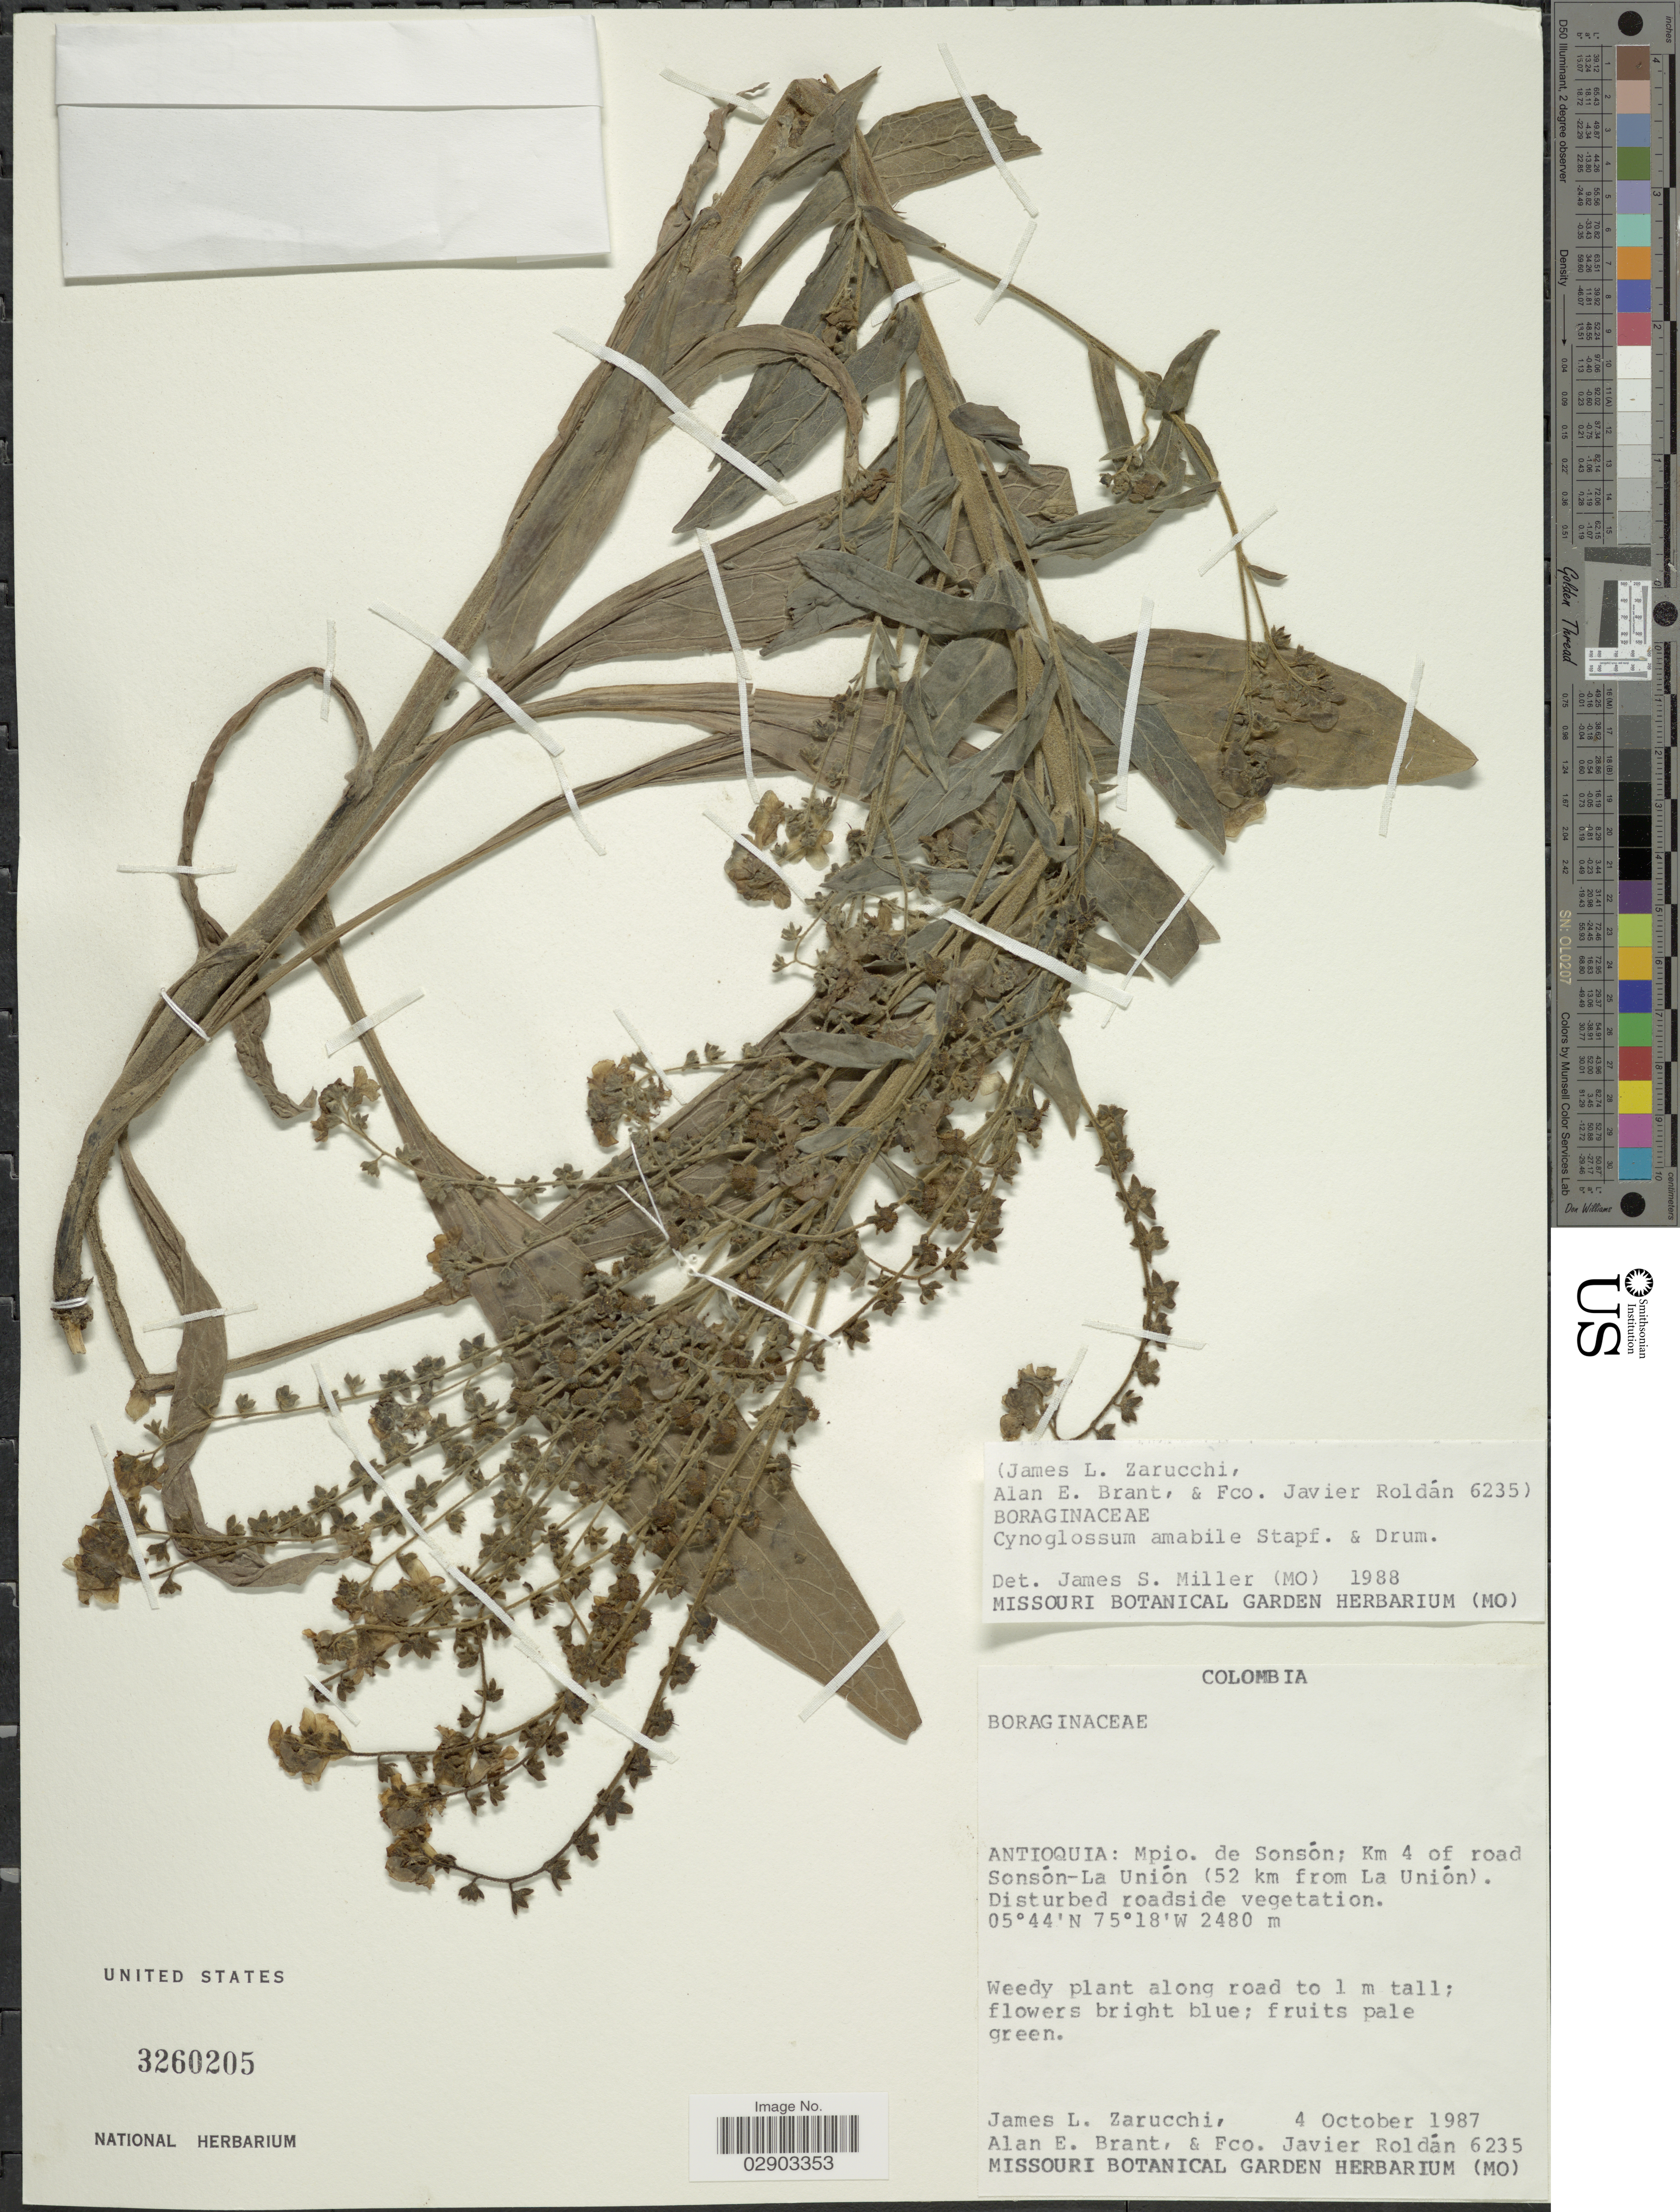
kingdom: Plantae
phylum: Tracheophyta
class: Magnoliopsida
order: Boraginales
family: Boraginaceae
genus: Cynoglossum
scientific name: Cynoglossum amabile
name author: Stapf & J.R. Drumm.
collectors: J. L. Zarucchi, A. Brant & F. J. Roldán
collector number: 6235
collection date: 1987-10-04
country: Colombia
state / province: Antioquia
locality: Mpio. de Sonsón; Km 4 of road Sonsón-La Unión (52 km from La Unión).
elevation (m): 2480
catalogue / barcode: US 3260205